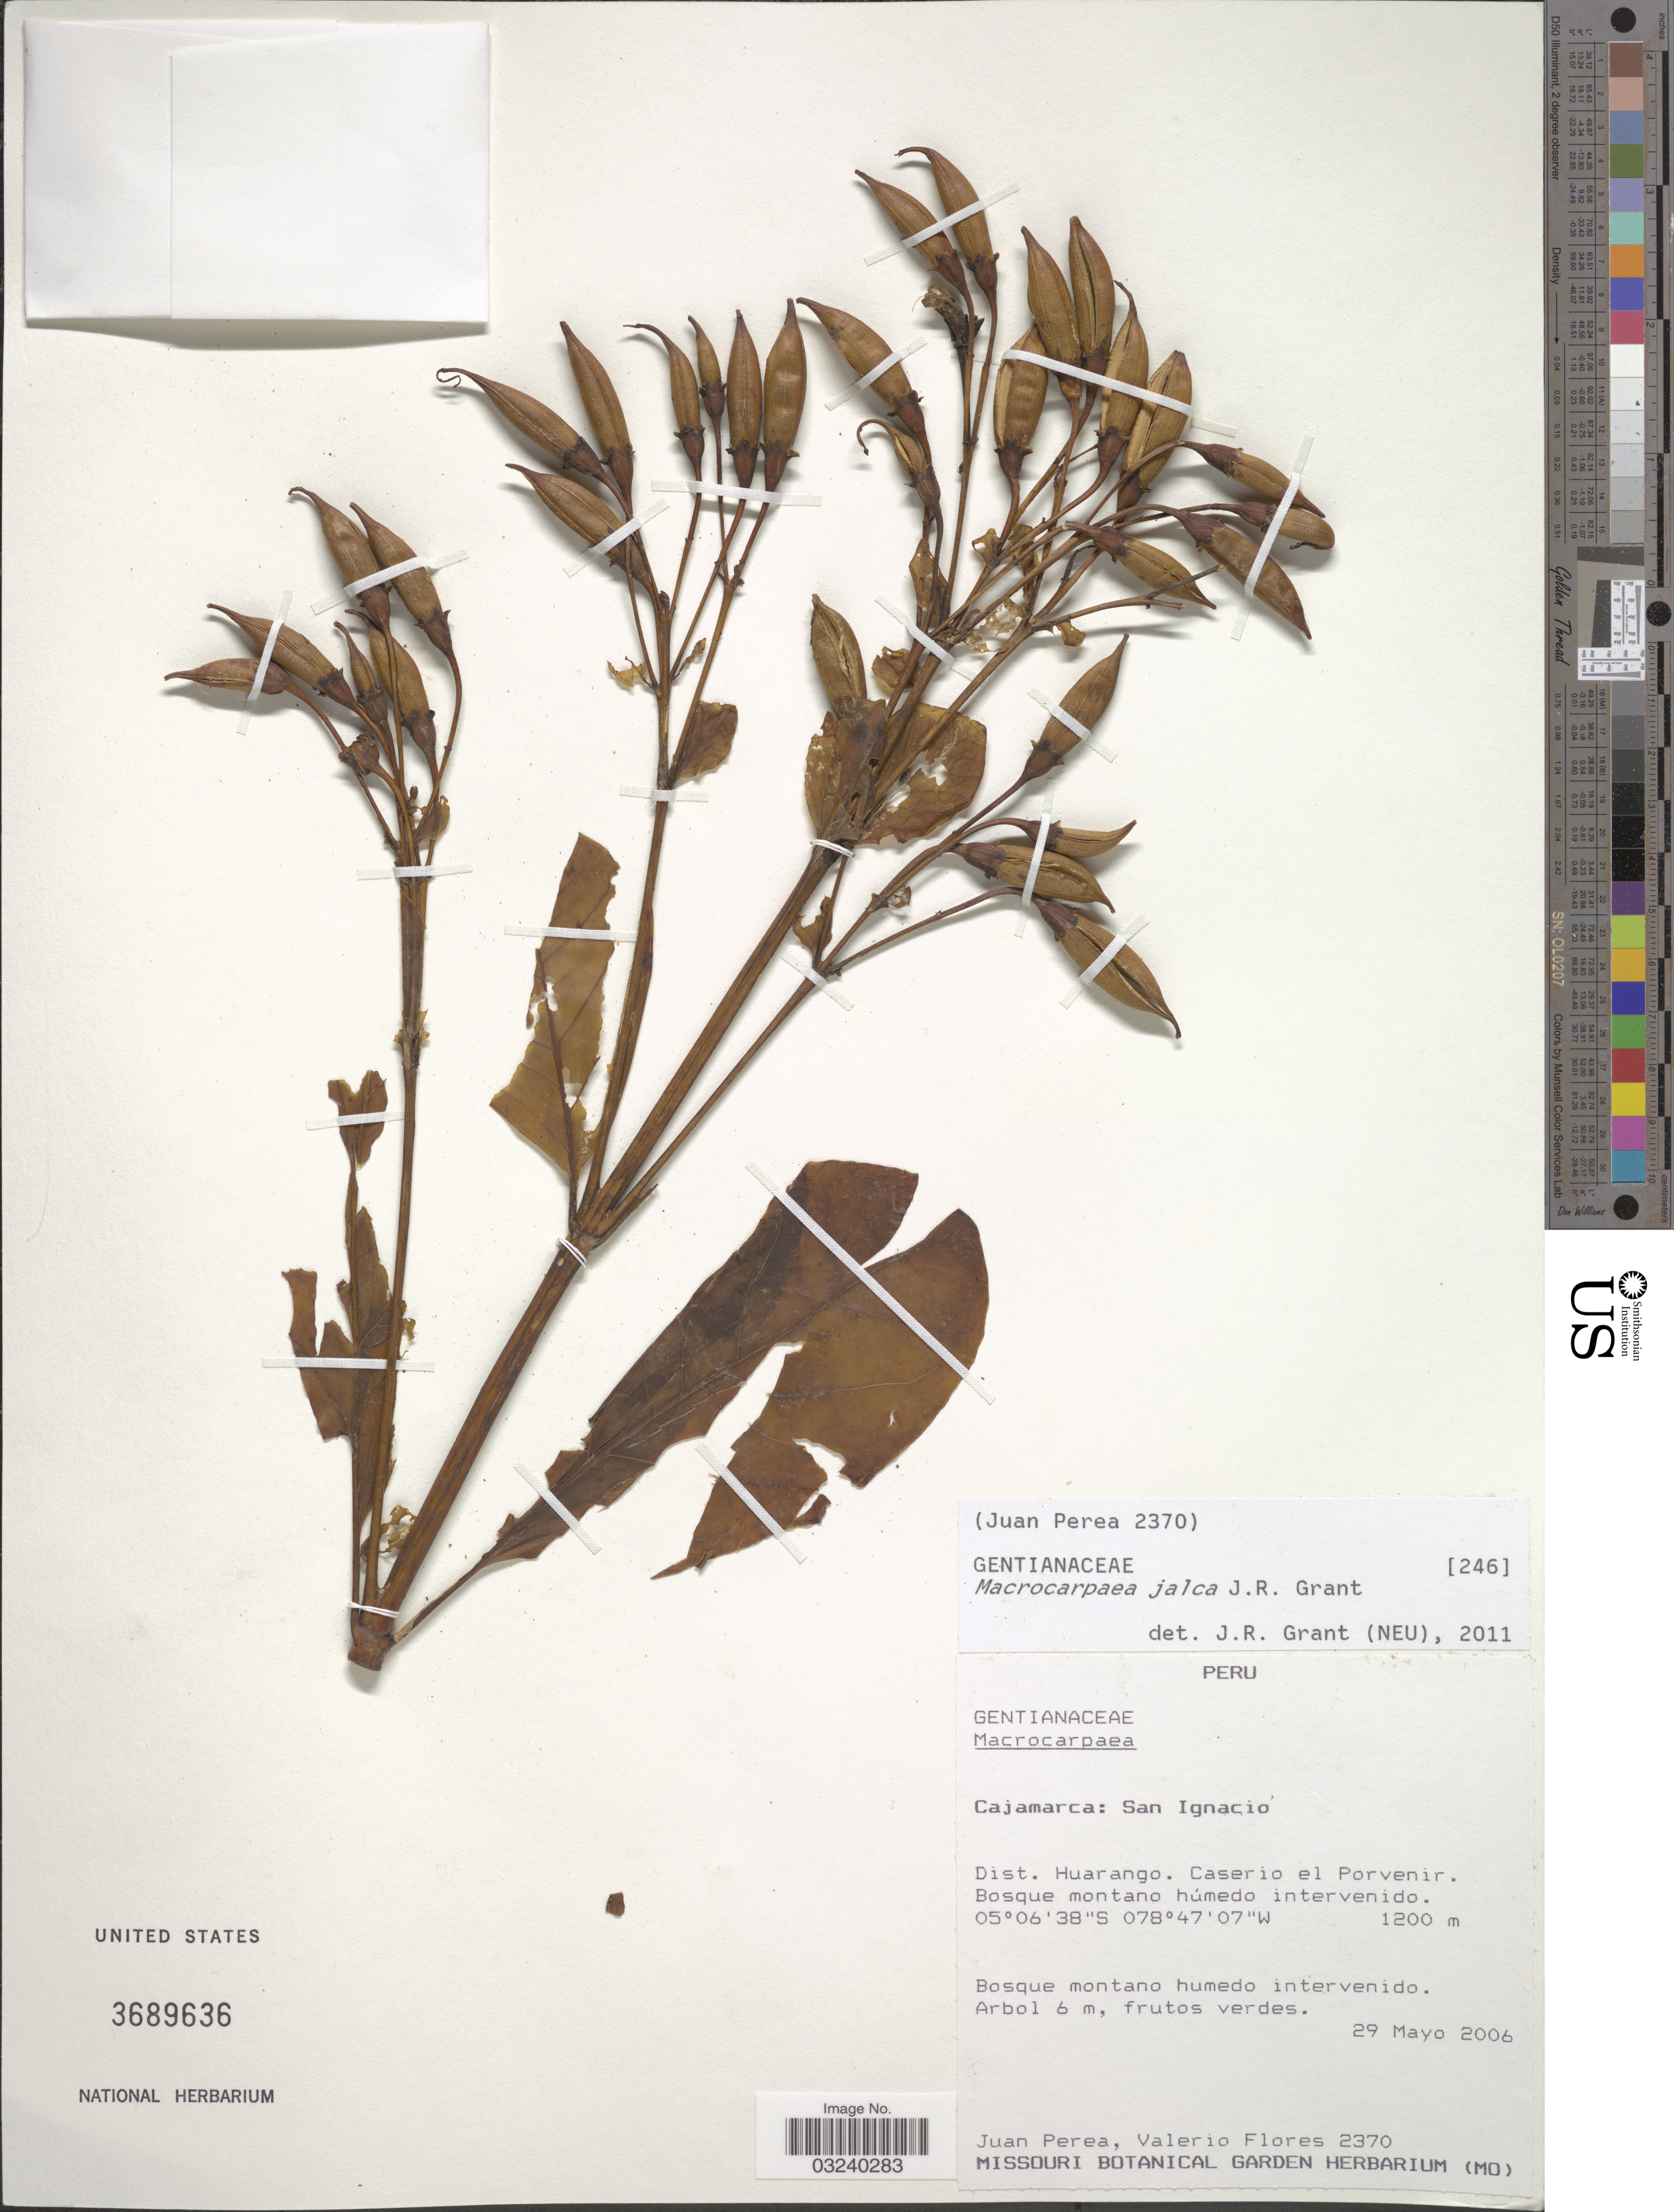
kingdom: Plantae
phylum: Tracheophyta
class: Magnoliopsida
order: Gentianales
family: Gentianaceae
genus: Macrocarpaea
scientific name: Macrocarpaea jalca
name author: J.R. Grant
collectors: J. Perea & V. Flores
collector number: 2370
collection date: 2006-05-29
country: Peru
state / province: Cajamarca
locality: San Ignacio. Dist. Huarango. Caserio el Porvenir.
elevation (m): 1200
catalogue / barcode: US 3689636